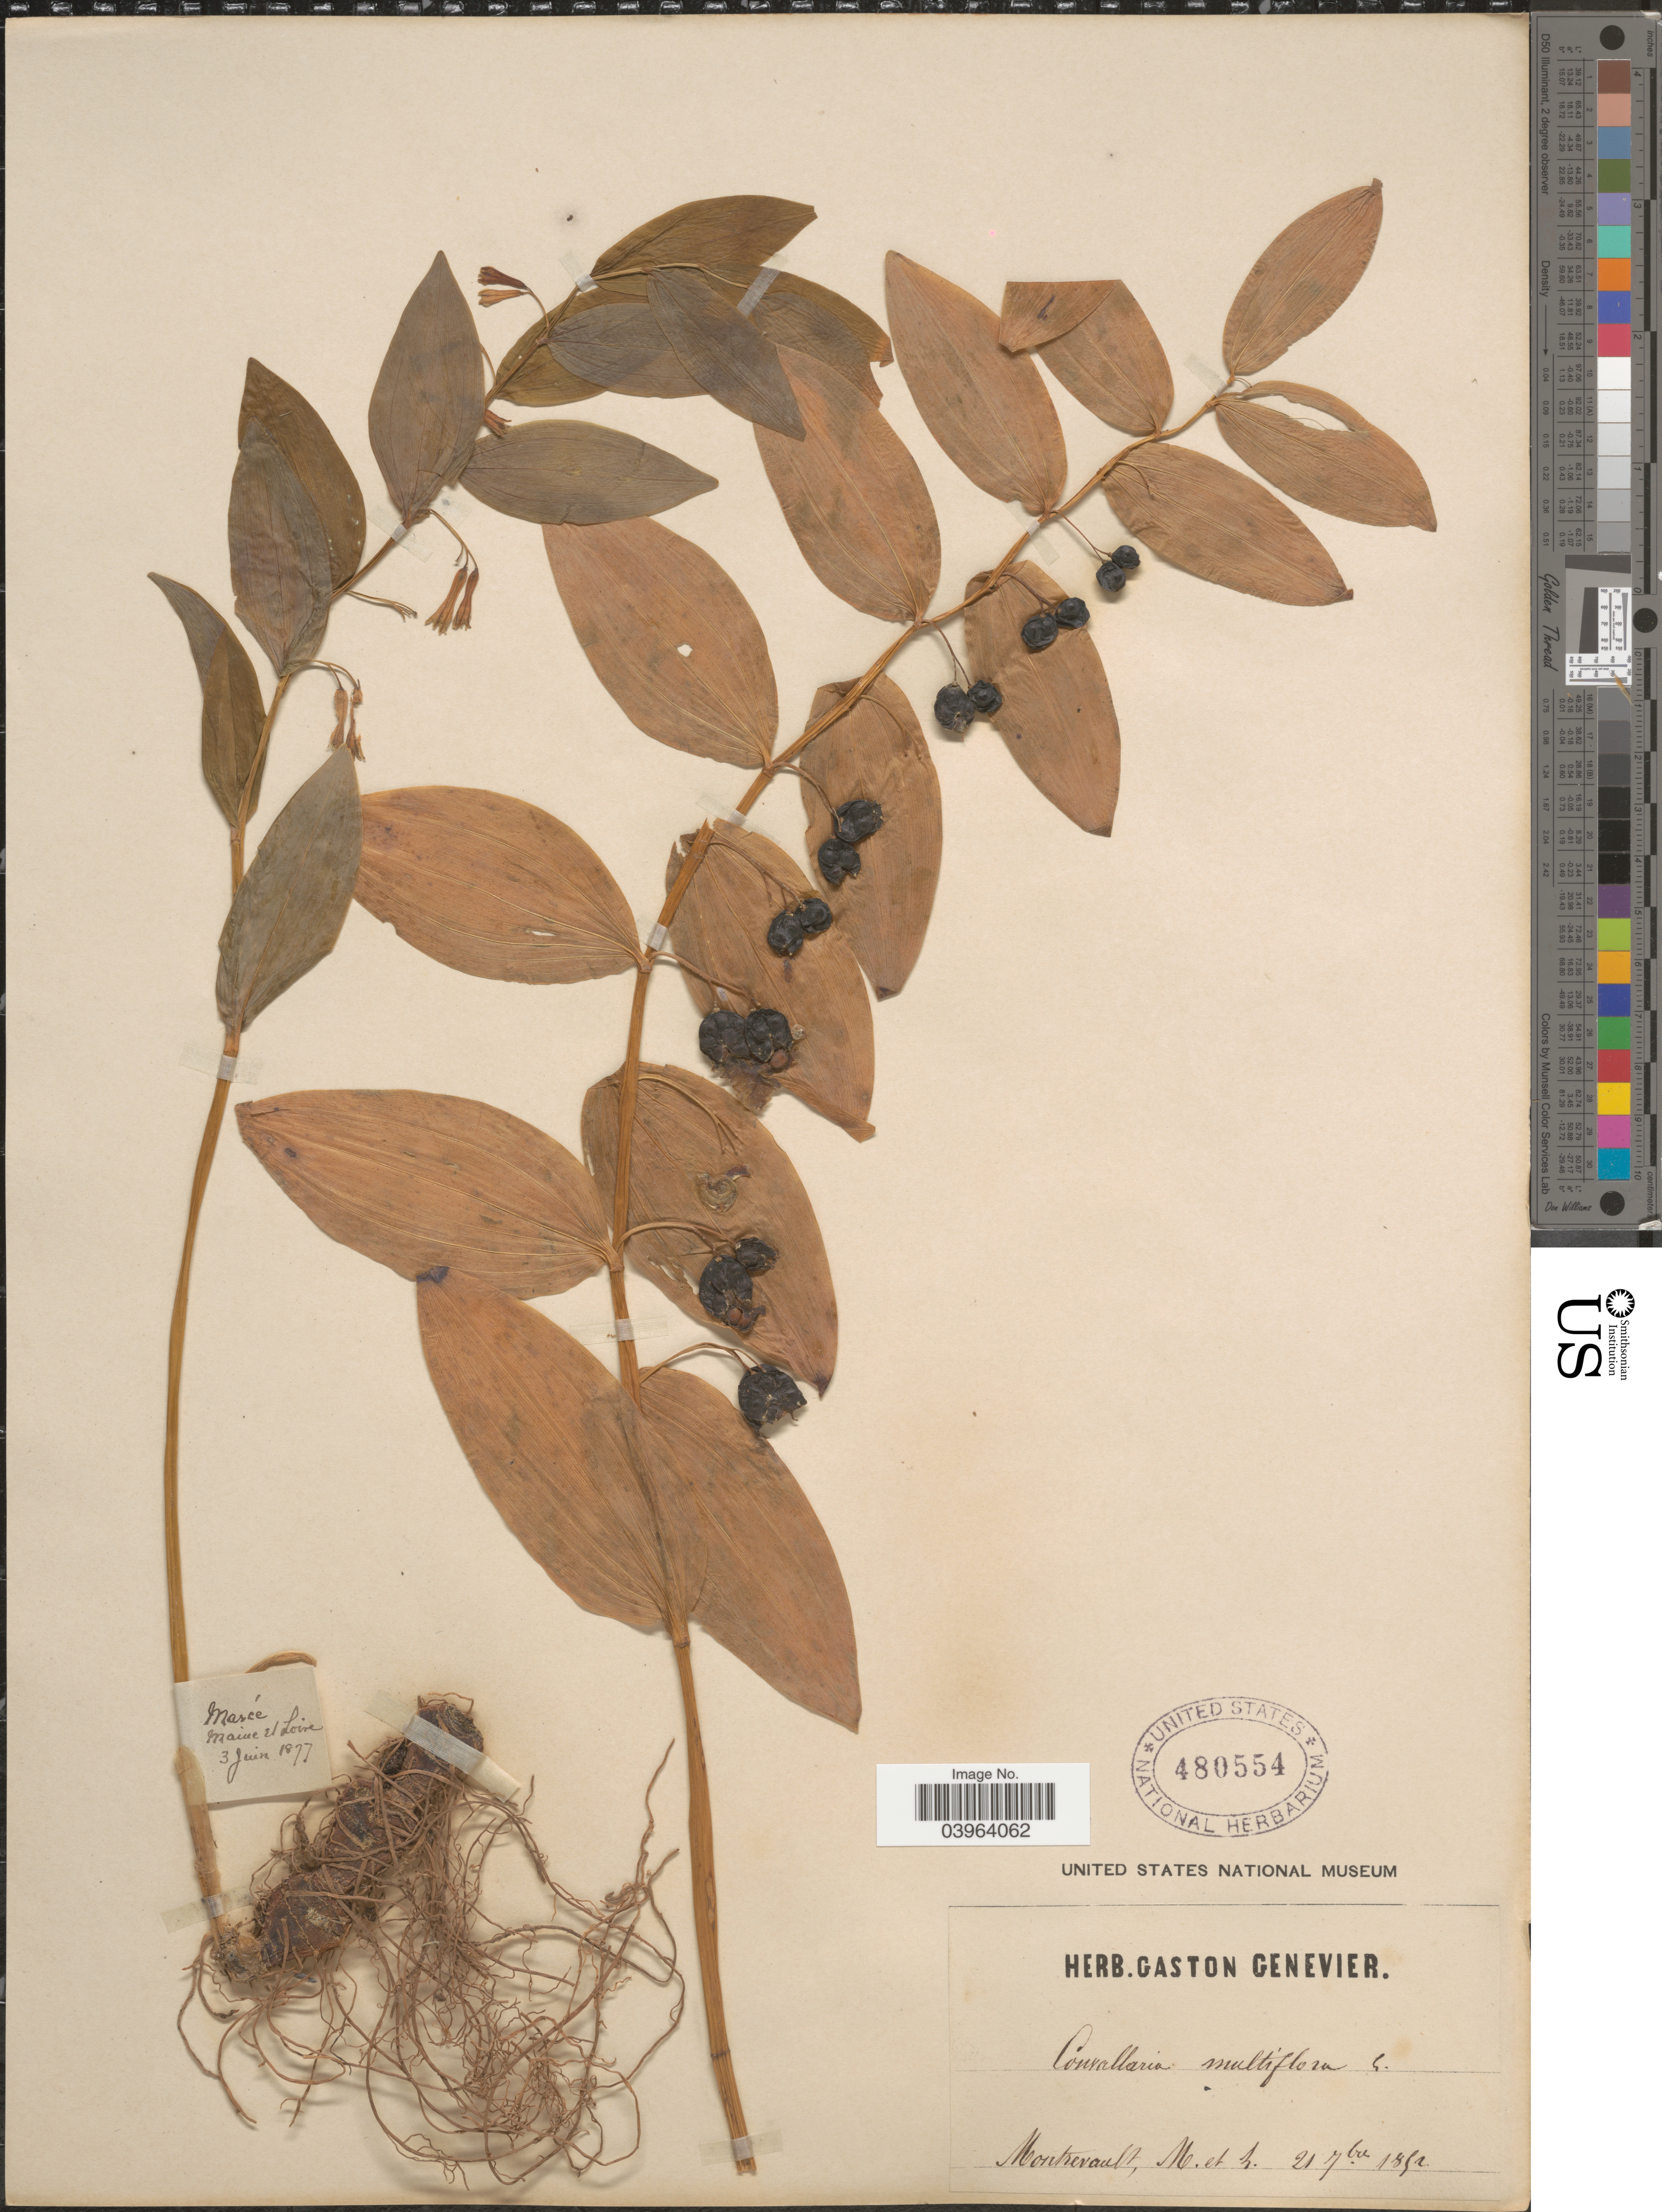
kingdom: Plantae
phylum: Tracheophyta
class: Liliopsida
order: Asparagales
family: Asparagaceae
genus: Polygonatum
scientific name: Polygonatum latifolium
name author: (Jacq.) Desf.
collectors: ex herb. G. Genevier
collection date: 1877-06-03/1892-07-21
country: France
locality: Marcé. Maine et Loire. Montrevault, M. et L.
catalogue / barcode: US 480554